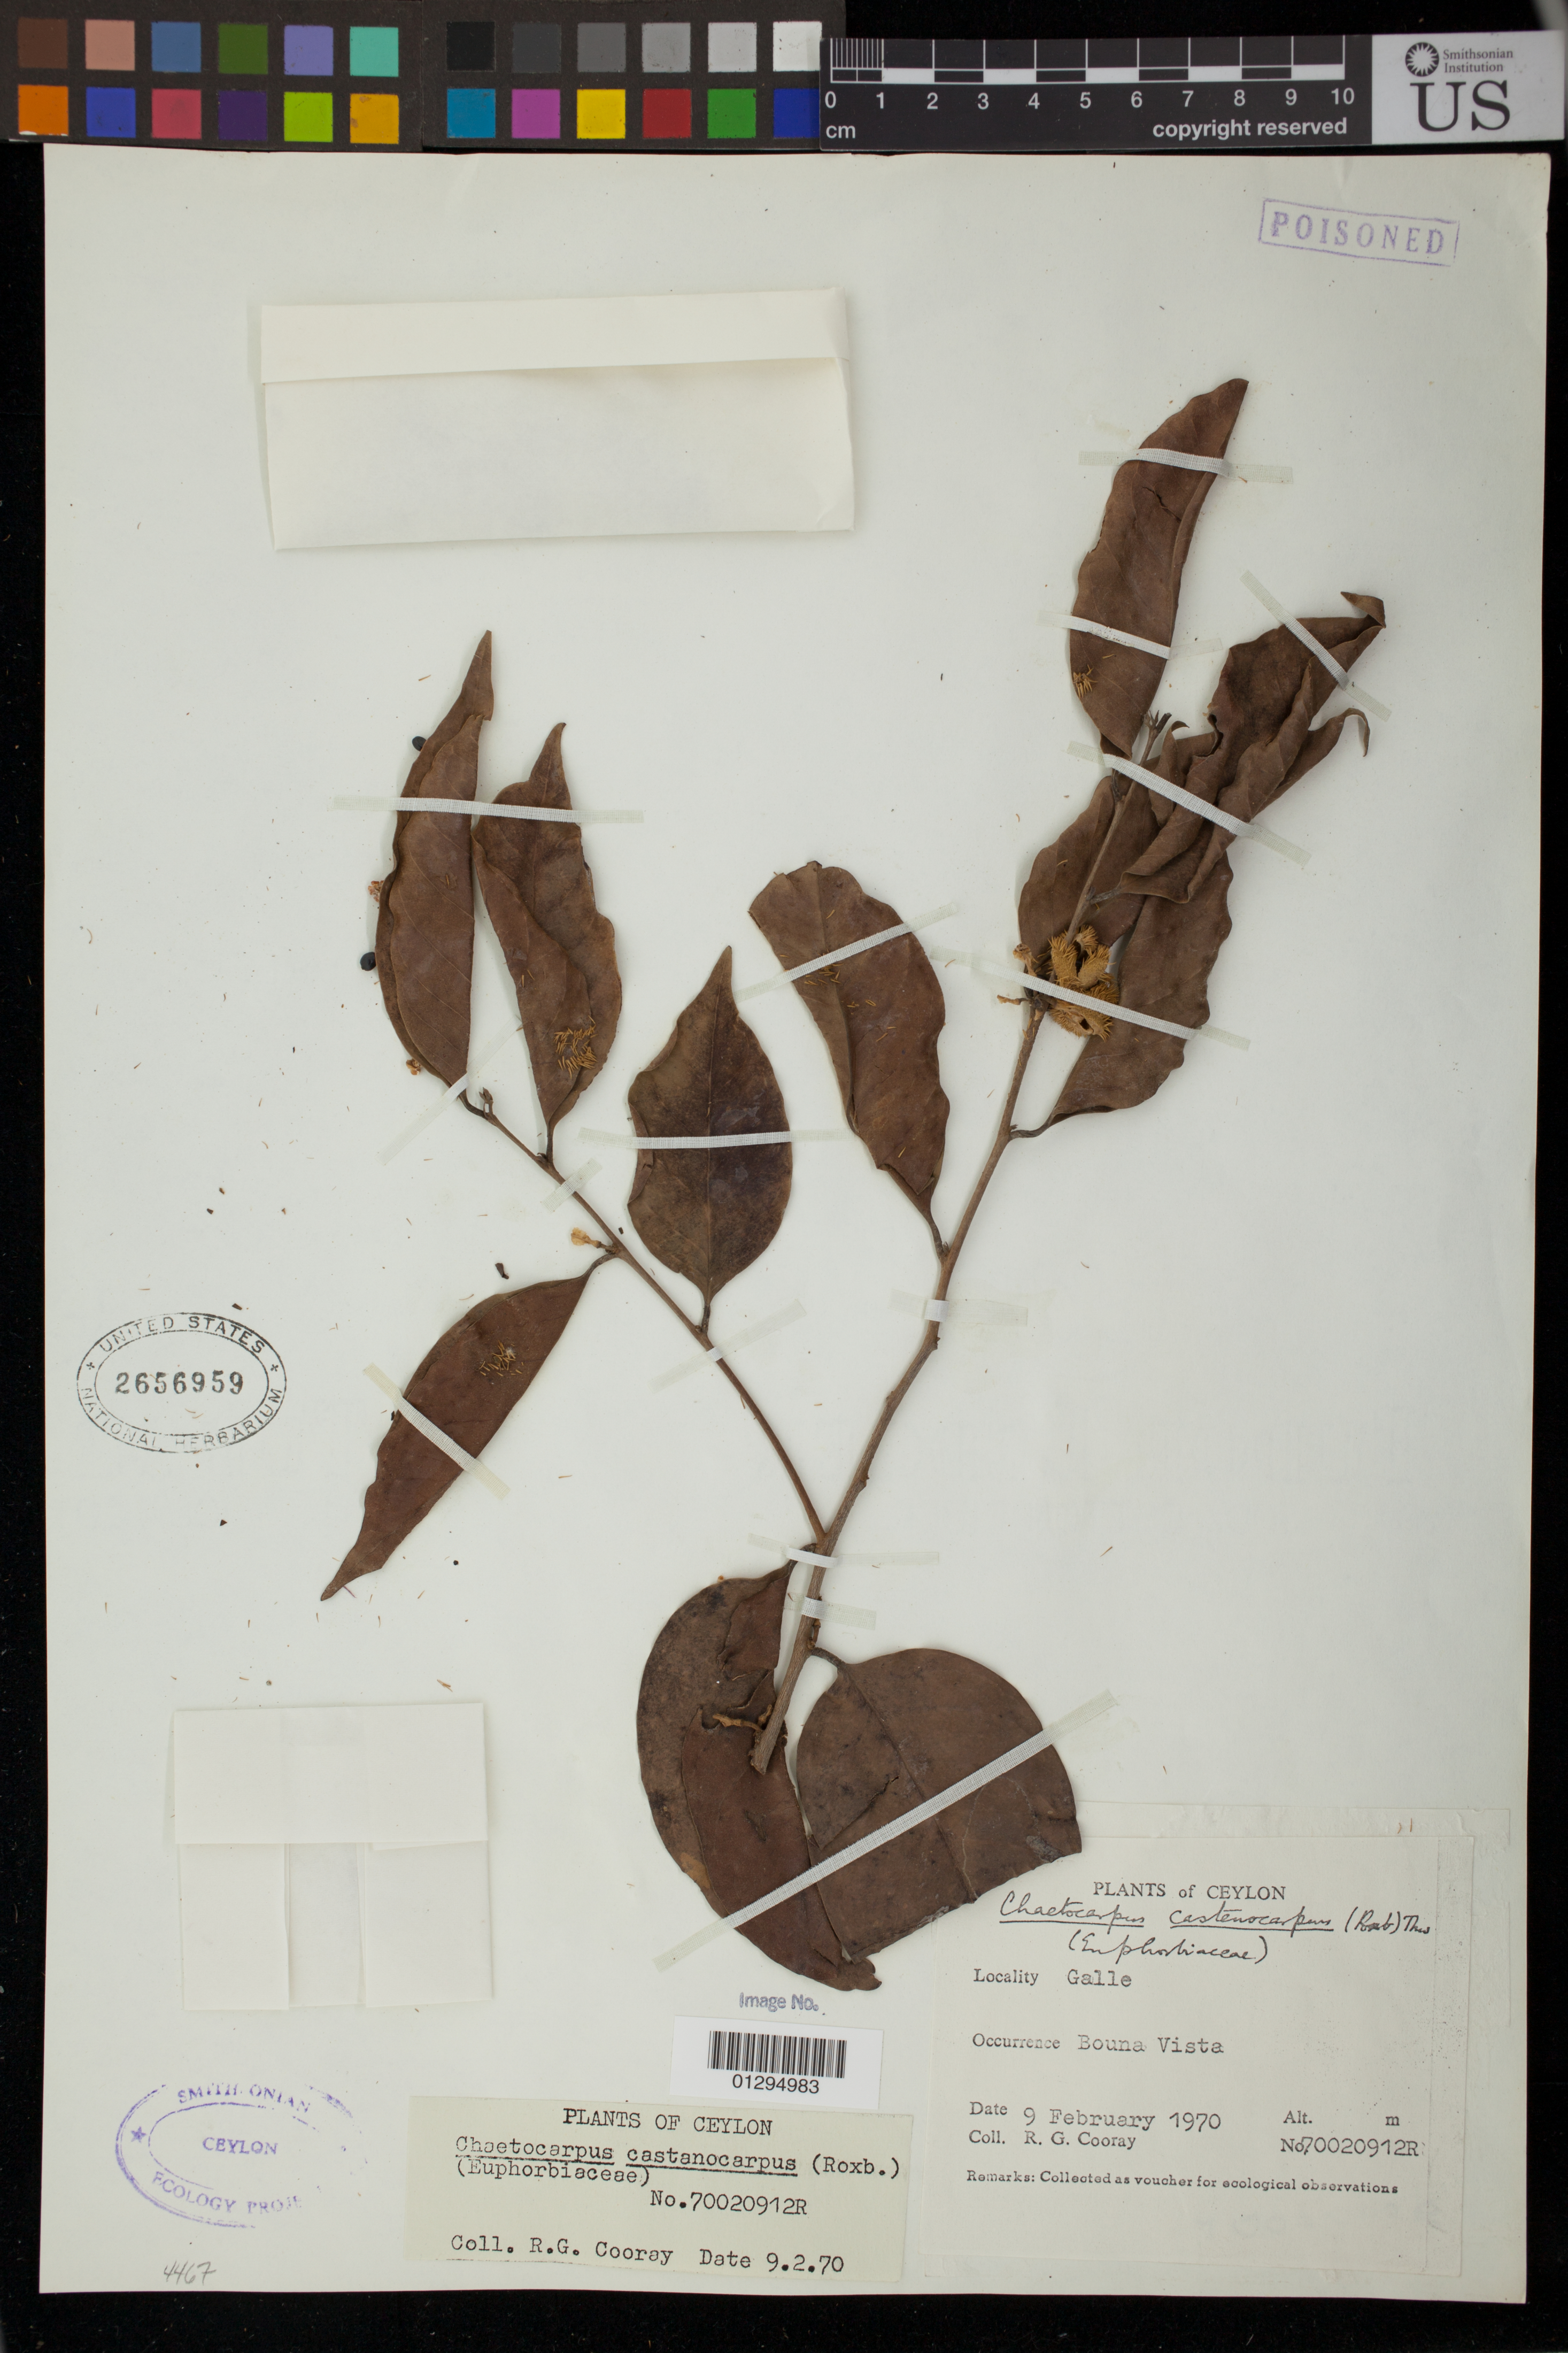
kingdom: Plantae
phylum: Tracheophyta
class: Magnoliopsida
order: Malpighiales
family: Peraceae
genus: Chaetocarpus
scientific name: Chaetocarpus castanocarpus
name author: (Roxb.) Thwaites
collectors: R. Cooray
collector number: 70020912R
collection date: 1970-02-09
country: Sri Lanka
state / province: Southern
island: Ceylon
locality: Bouna Vista, Galle District.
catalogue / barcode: US 2656959